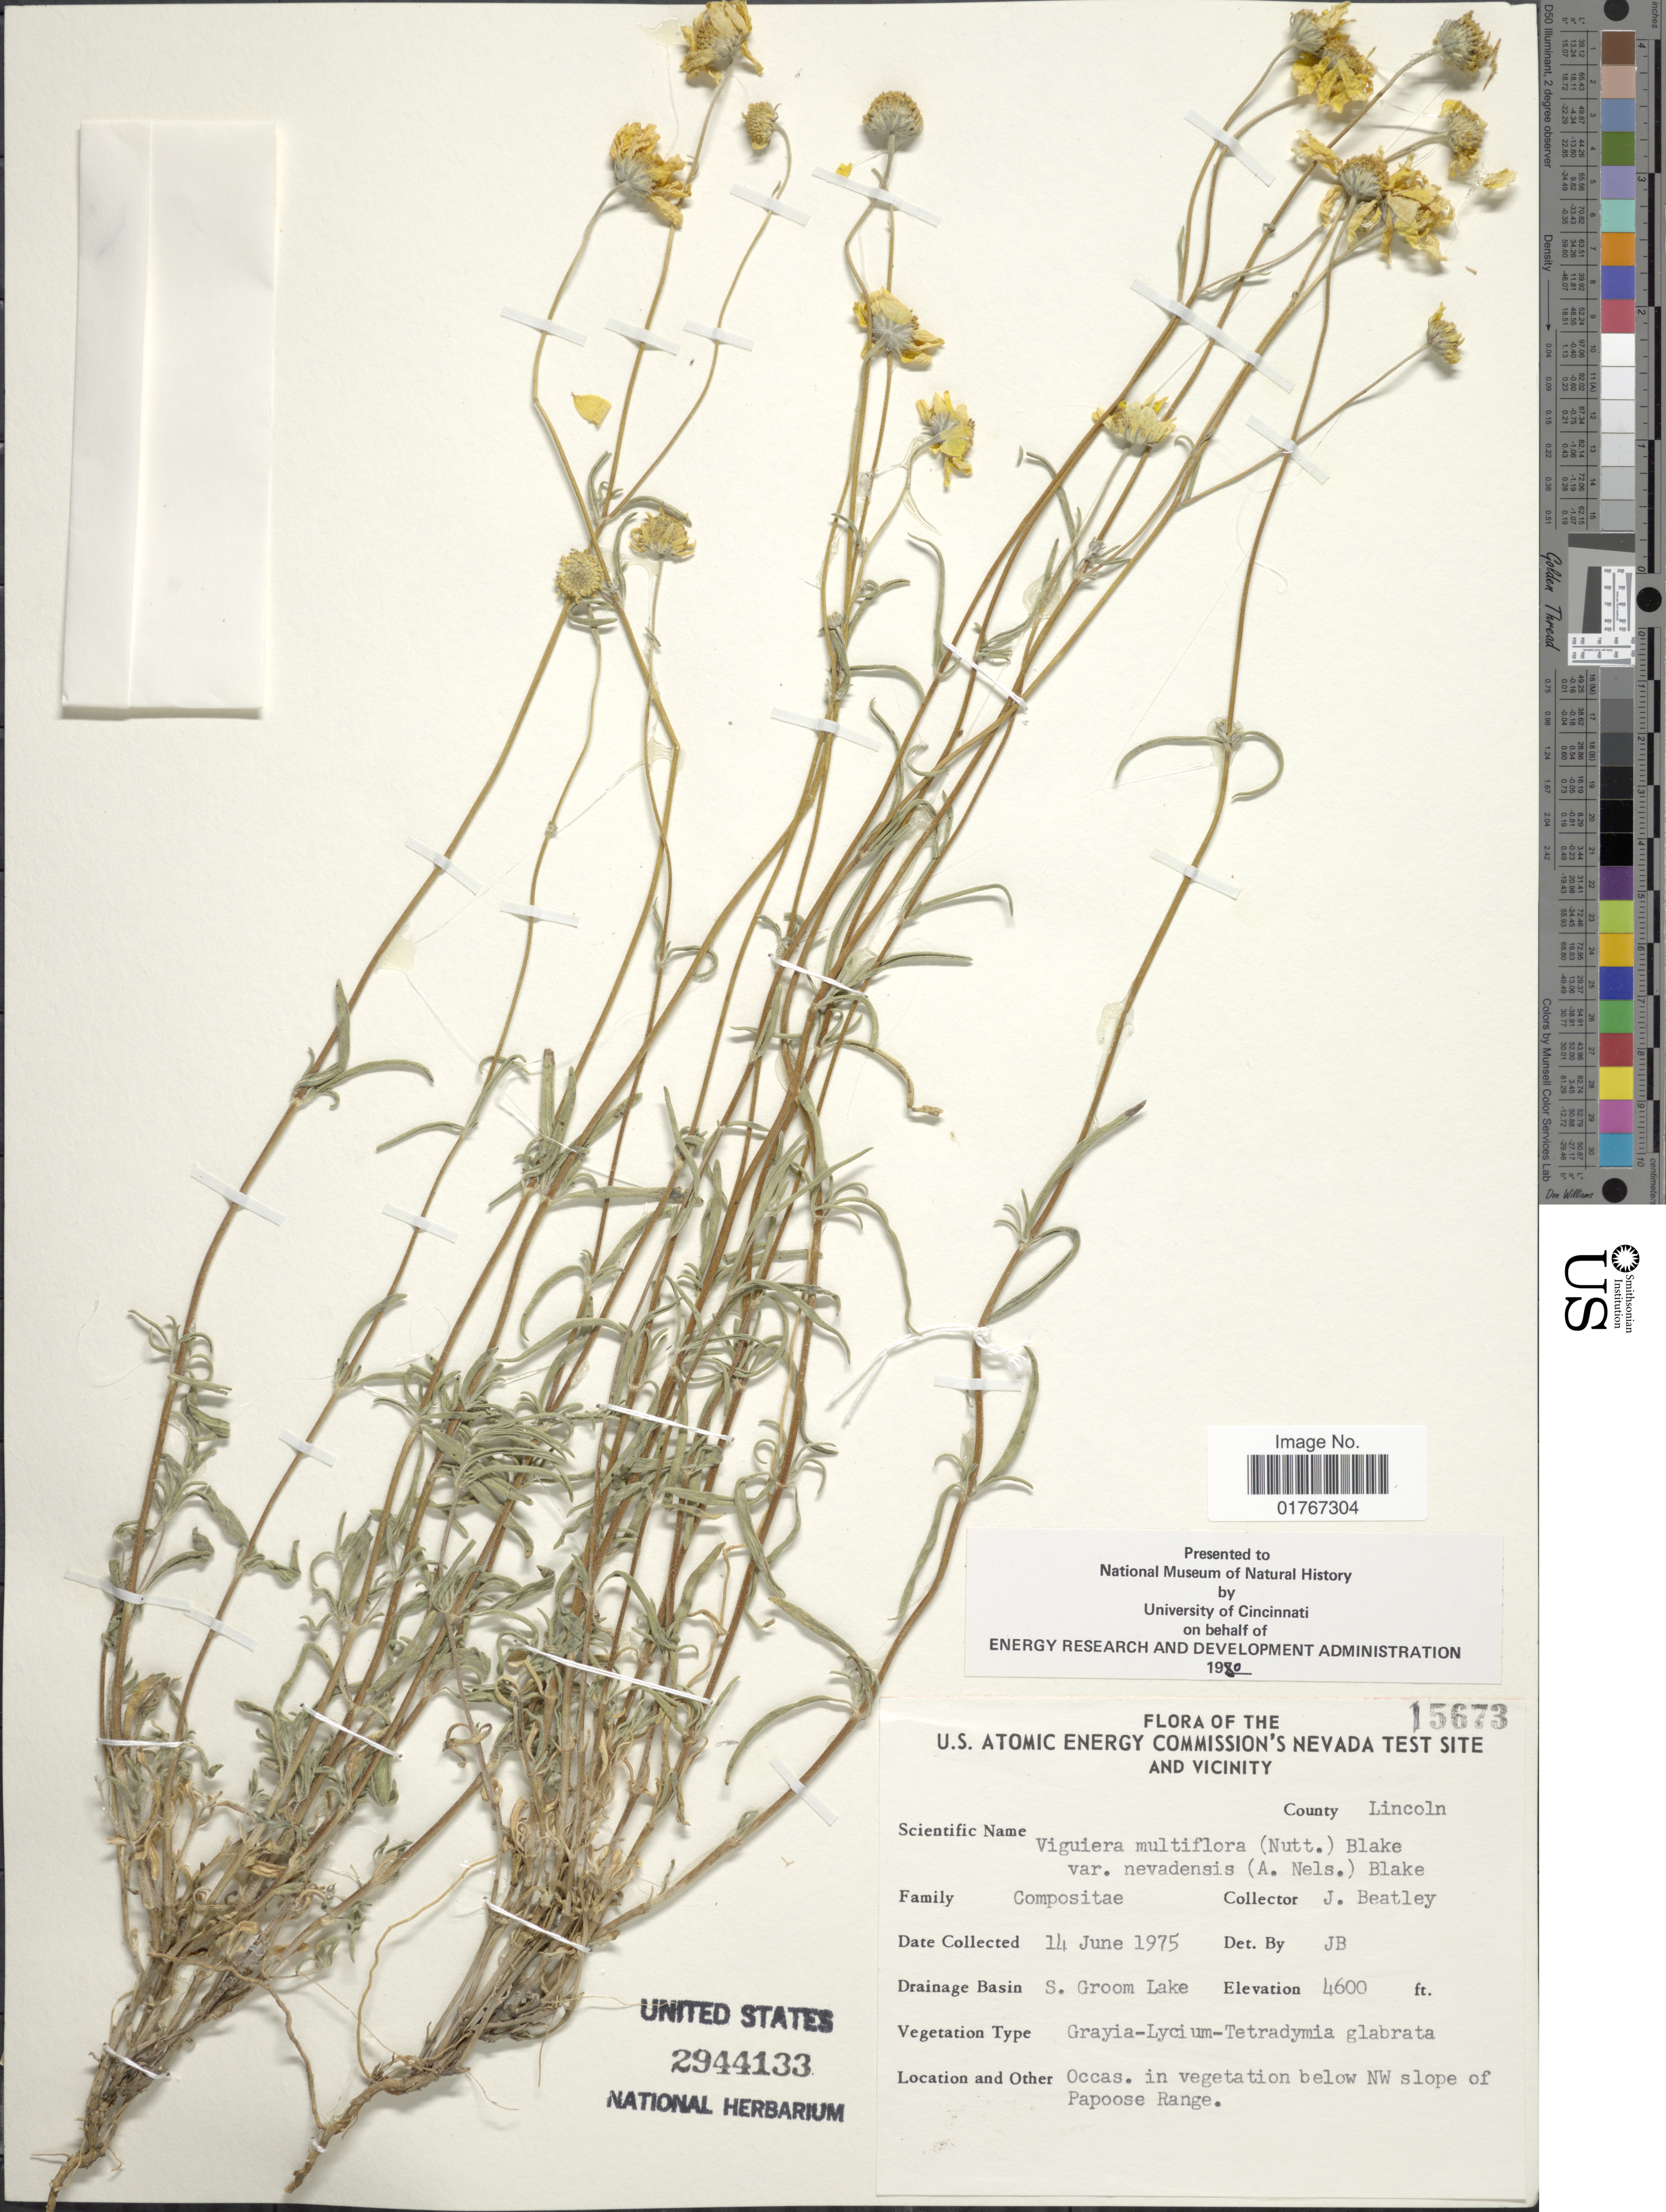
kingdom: Plantae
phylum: Tracheophyta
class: Magnoliopsida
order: Asterales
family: Asteraceae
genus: Heliomeris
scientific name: Heliomeris multiflora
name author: Nutt.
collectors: J. C. Beatley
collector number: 15673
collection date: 1975-06-14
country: United States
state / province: Nevada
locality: U.S. Atomic Energy Commission's Nevada Test Site and vicinity, County Lincoln, Drainage Basin S. Groom Lake, Occas in vegetation below NW slope of Papoose Range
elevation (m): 1402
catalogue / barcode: US 2944133